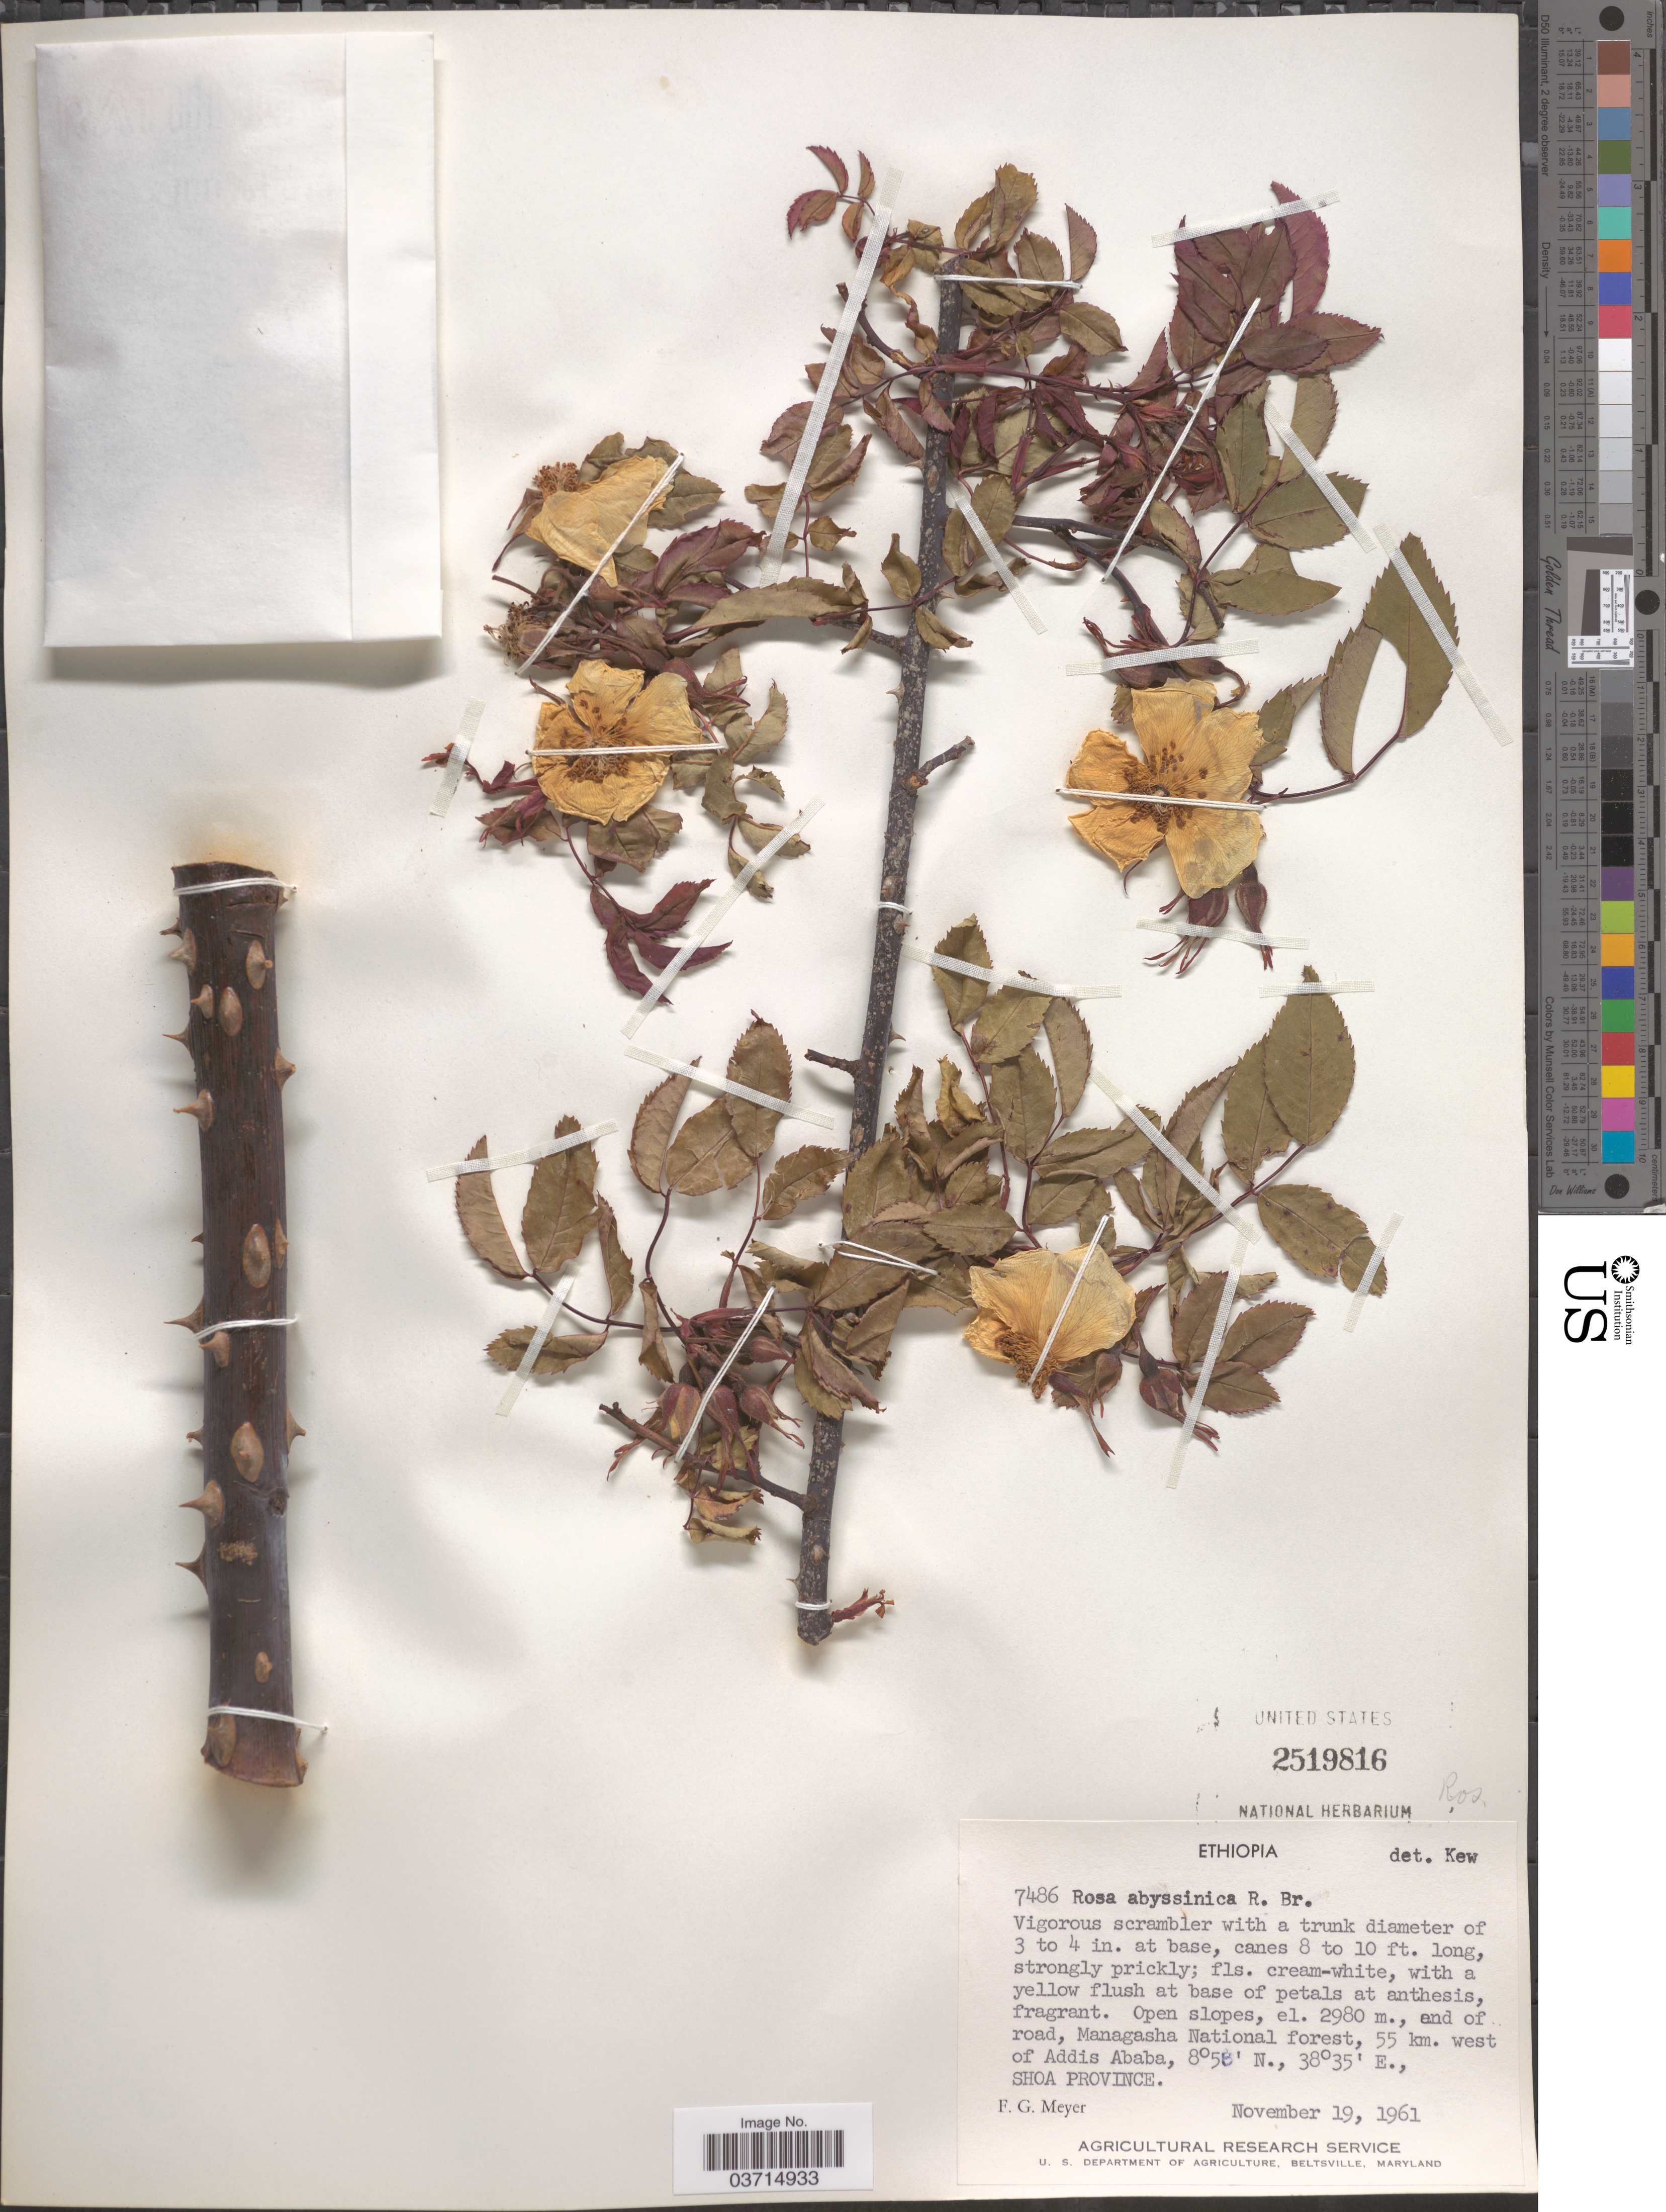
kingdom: Plantae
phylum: Tracheophyta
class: Magnoliopsida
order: Rosales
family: Rosaceae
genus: Rosa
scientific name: Rosa abyssinica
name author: R. Br.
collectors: F. G. Meyer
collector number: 7486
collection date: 1961-11-19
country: Ethiopia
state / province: Addis Ababa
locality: Managasha National forest, 55 km. west of Addis Ababa, Shoa Province.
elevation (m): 2980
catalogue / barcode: US 2519816